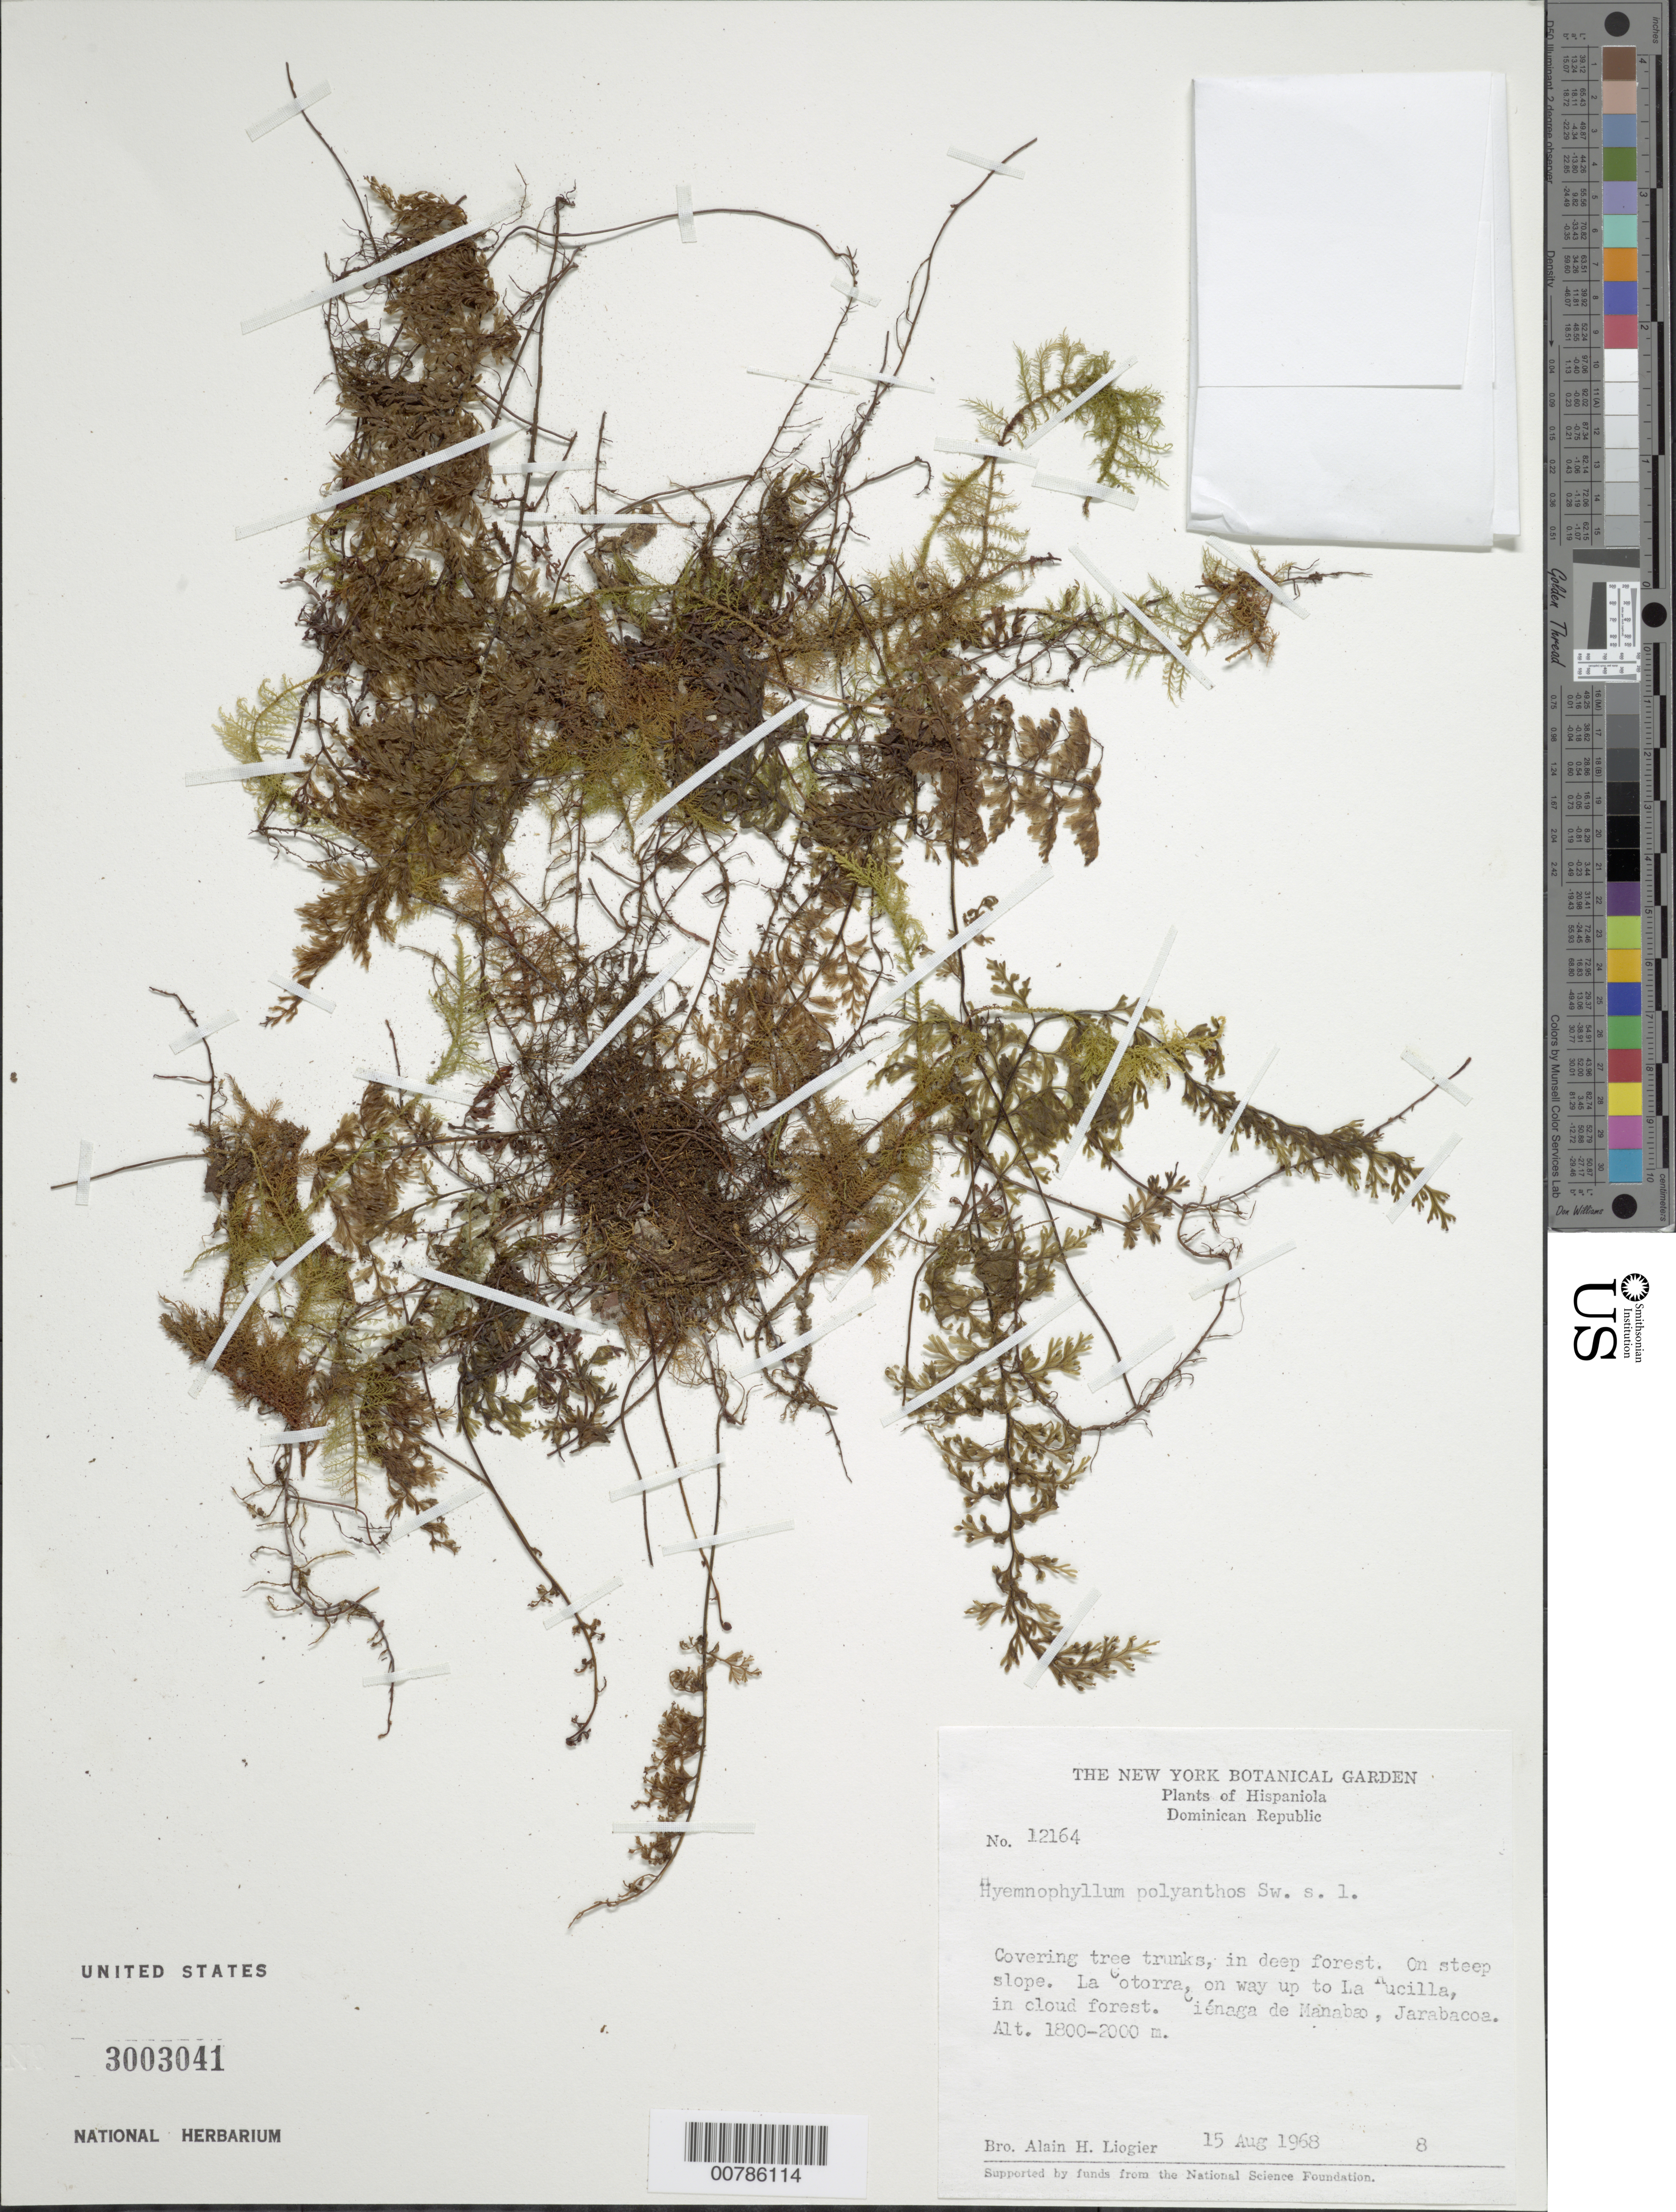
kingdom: Plantae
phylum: Tracheophyta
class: Polypodiopsida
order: Hymenophyllales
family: Hymenophyllaceae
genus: Hymenophyllum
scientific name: Hymenophyllum polyanthos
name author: (Sw.) Sw.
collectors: A. H. Liogier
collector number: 12164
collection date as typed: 15 Aug 1968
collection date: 1968-08-15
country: Dominican Republic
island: Hispaniola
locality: La Cotorra, on way up to La Hucilla, Ciénaga de Manabao, Jarabacoa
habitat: In cloud forest; covering tree trunks, in deep forest; on steep slope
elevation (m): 1800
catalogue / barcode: US 3003041